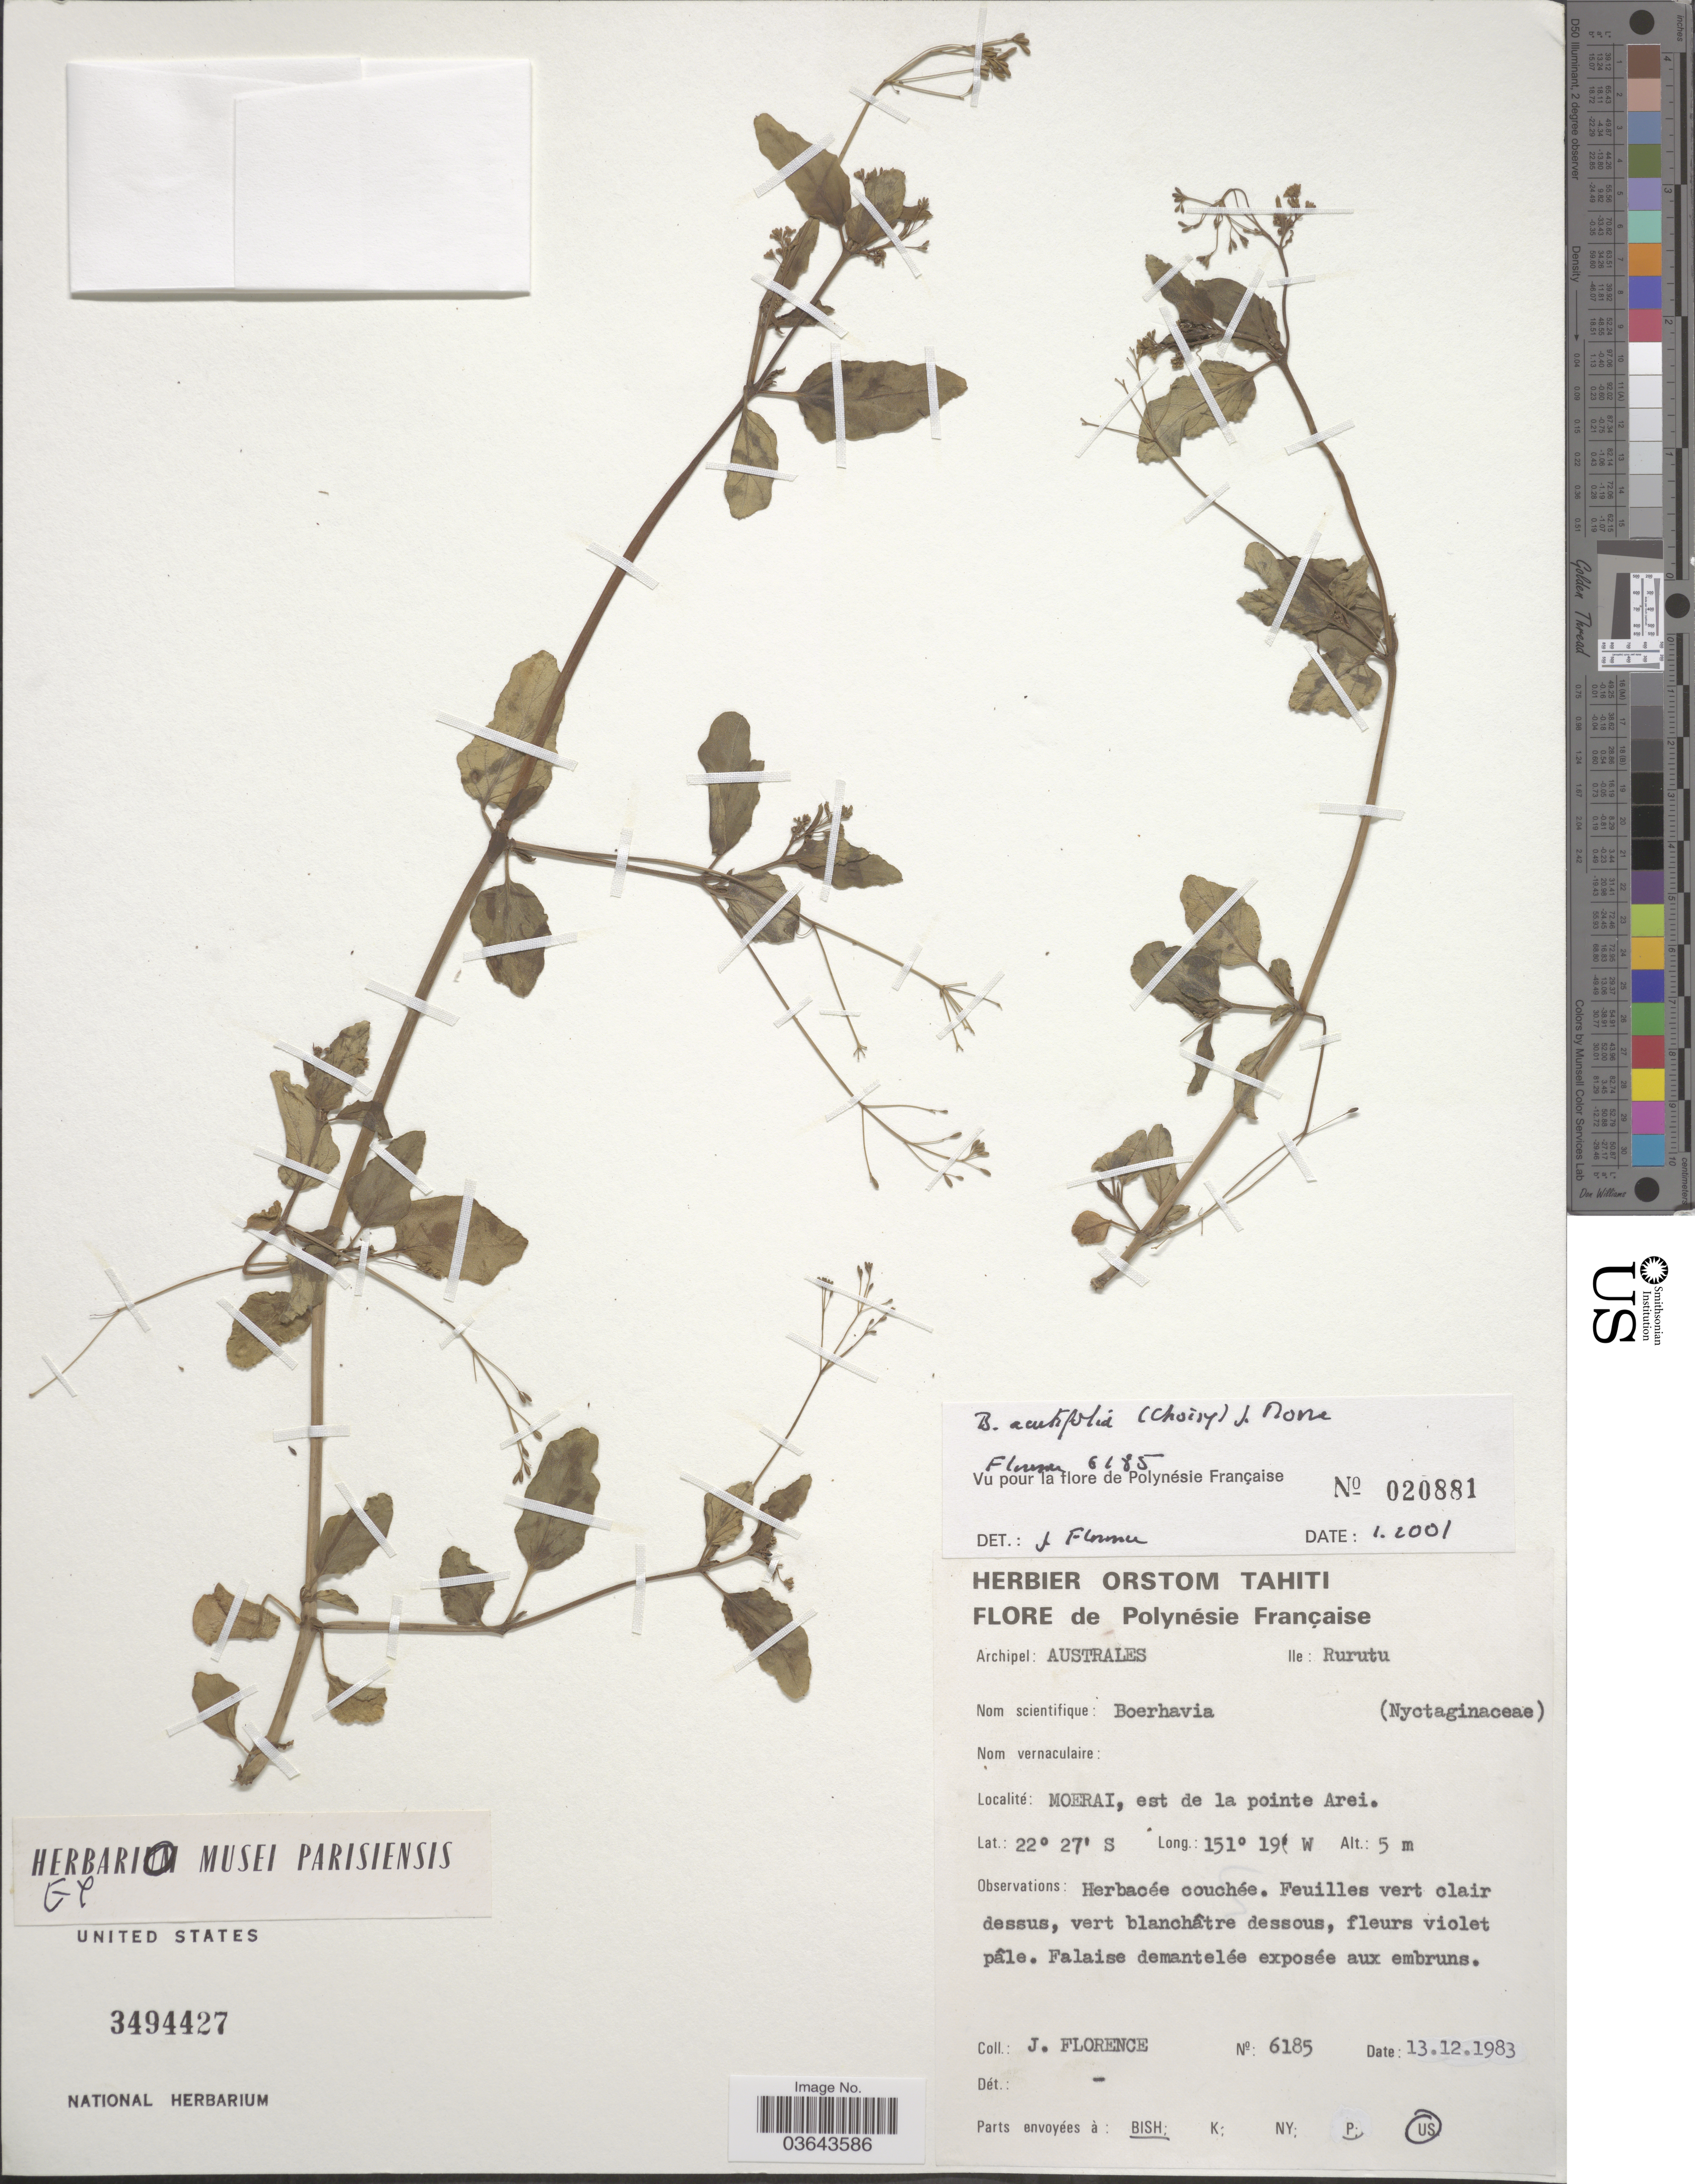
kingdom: Plantae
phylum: Tracheophyta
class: Magnoliopsida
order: Caryophyllales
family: Nyctaginaceae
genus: Boerhavia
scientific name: Boerhavia acutifolia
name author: (Choisy) J.W. Moore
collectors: J. Florence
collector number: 6185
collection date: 1983-12-13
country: French Polynesia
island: Rurutu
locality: Archipel: Australes. Ile: Rurutu. Moerai, est de la pointe Arei.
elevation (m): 5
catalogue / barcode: US 3494427